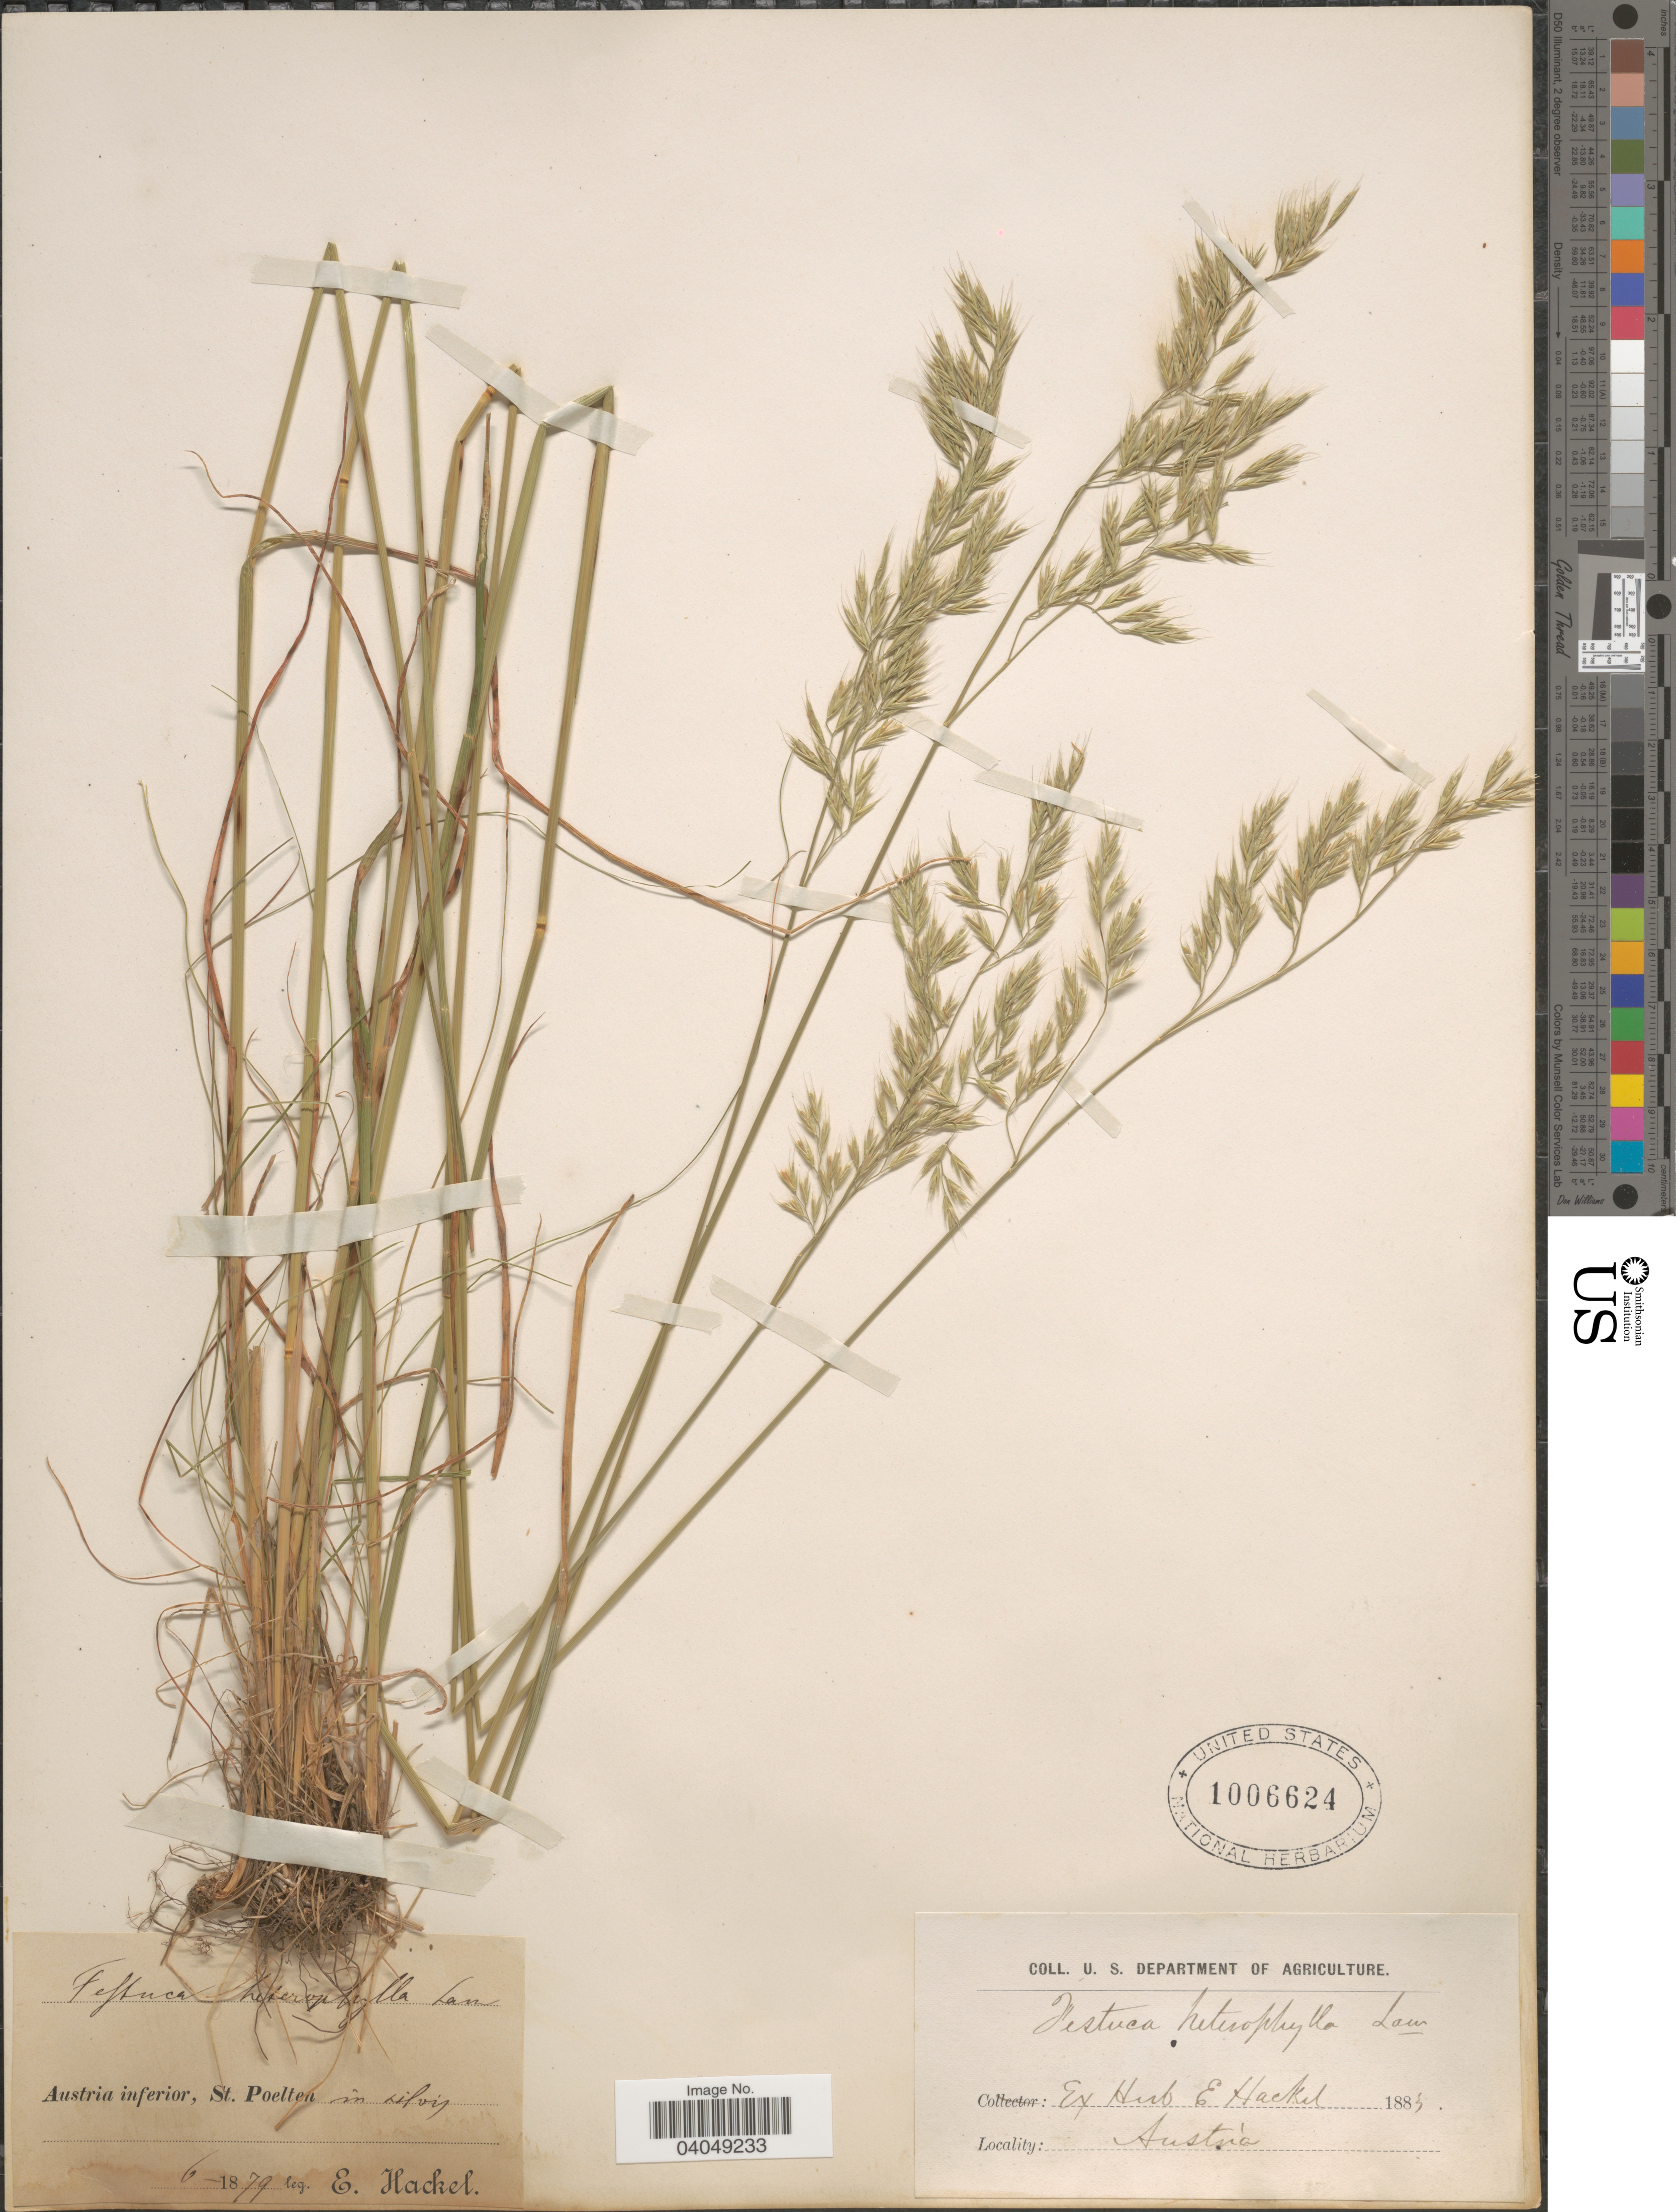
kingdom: Plantae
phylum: Tracheophyta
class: Liliopsida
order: Poales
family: Poaceae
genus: Festuca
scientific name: Festuca heterophylla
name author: Lam.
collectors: E. Hackel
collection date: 1879-06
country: Austria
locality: Austria inferior, St. Poelten in silvis.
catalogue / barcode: US 1006624